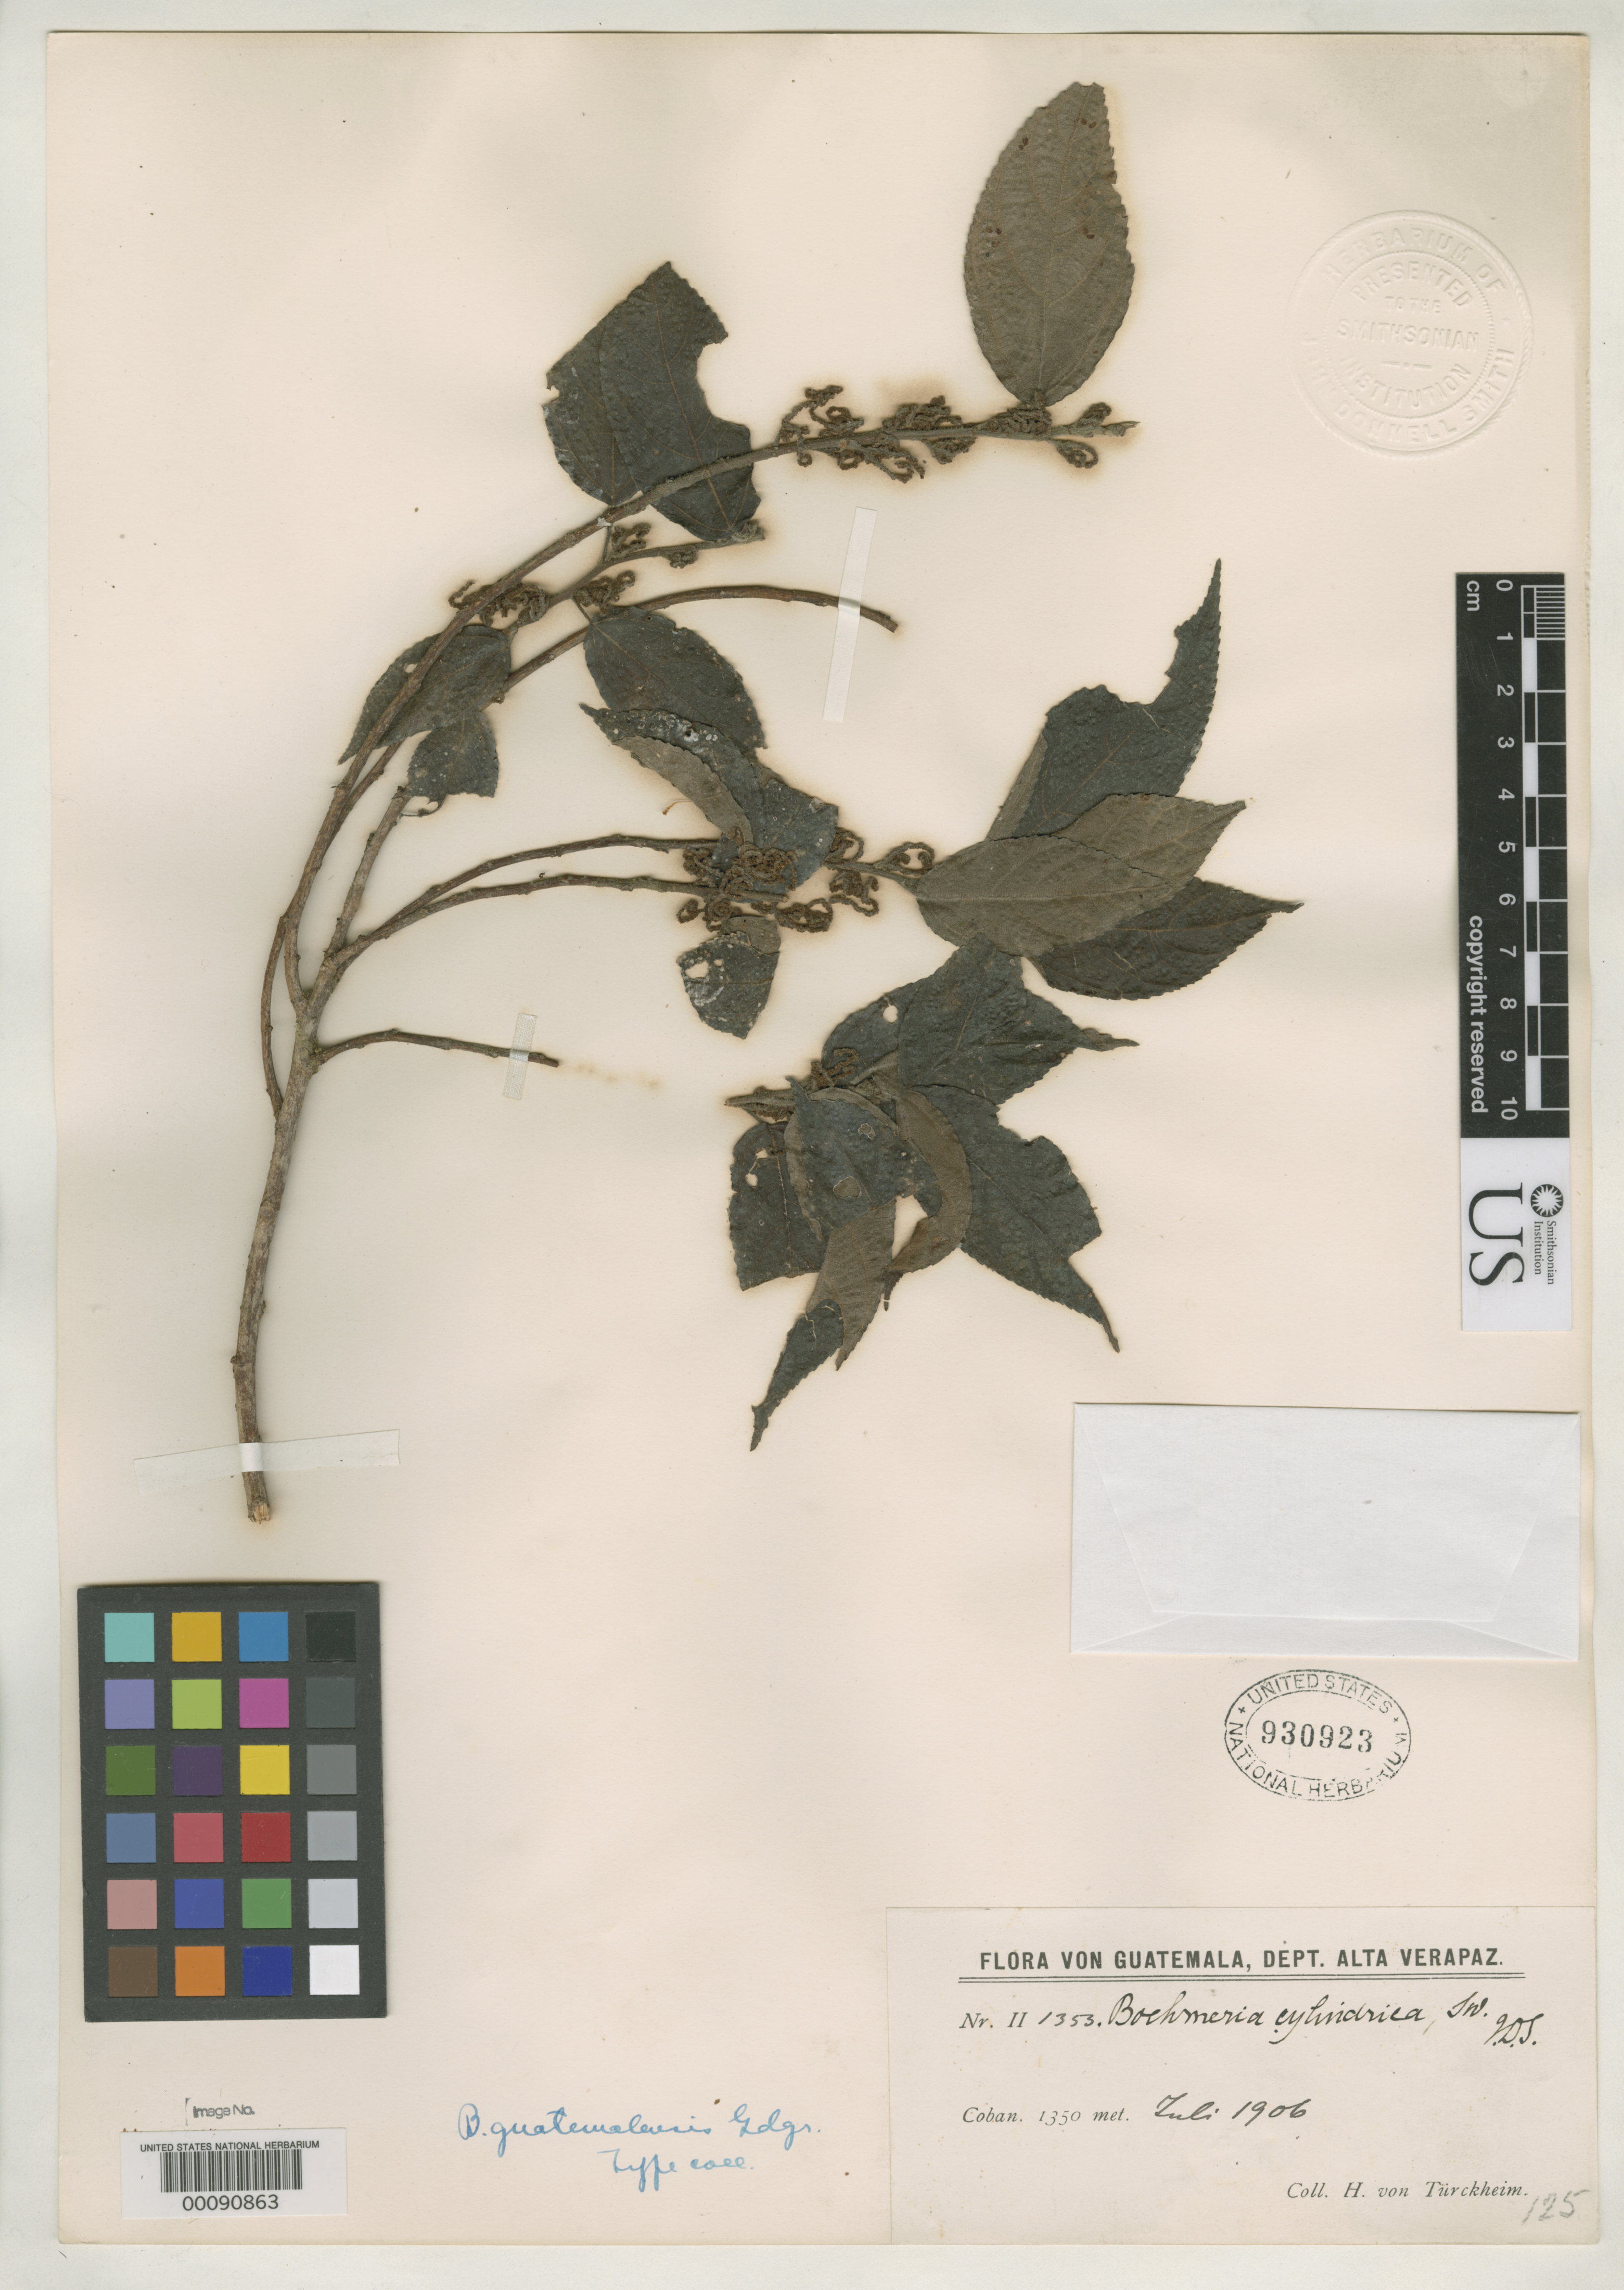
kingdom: Plantae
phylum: Tracheophyta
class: Magnoliopsida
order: Rosales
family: Urticaceae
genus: Boehmeria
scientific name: Boehmeria guatemalensis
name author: Gand.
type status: Type Fragment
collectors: H. von Türckheim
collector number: II 1353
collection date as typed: Jul 1906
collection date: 1906-07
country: Guatemala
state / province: Alta Verapaz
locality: Cobán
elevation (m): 1350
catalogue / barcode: US 930923